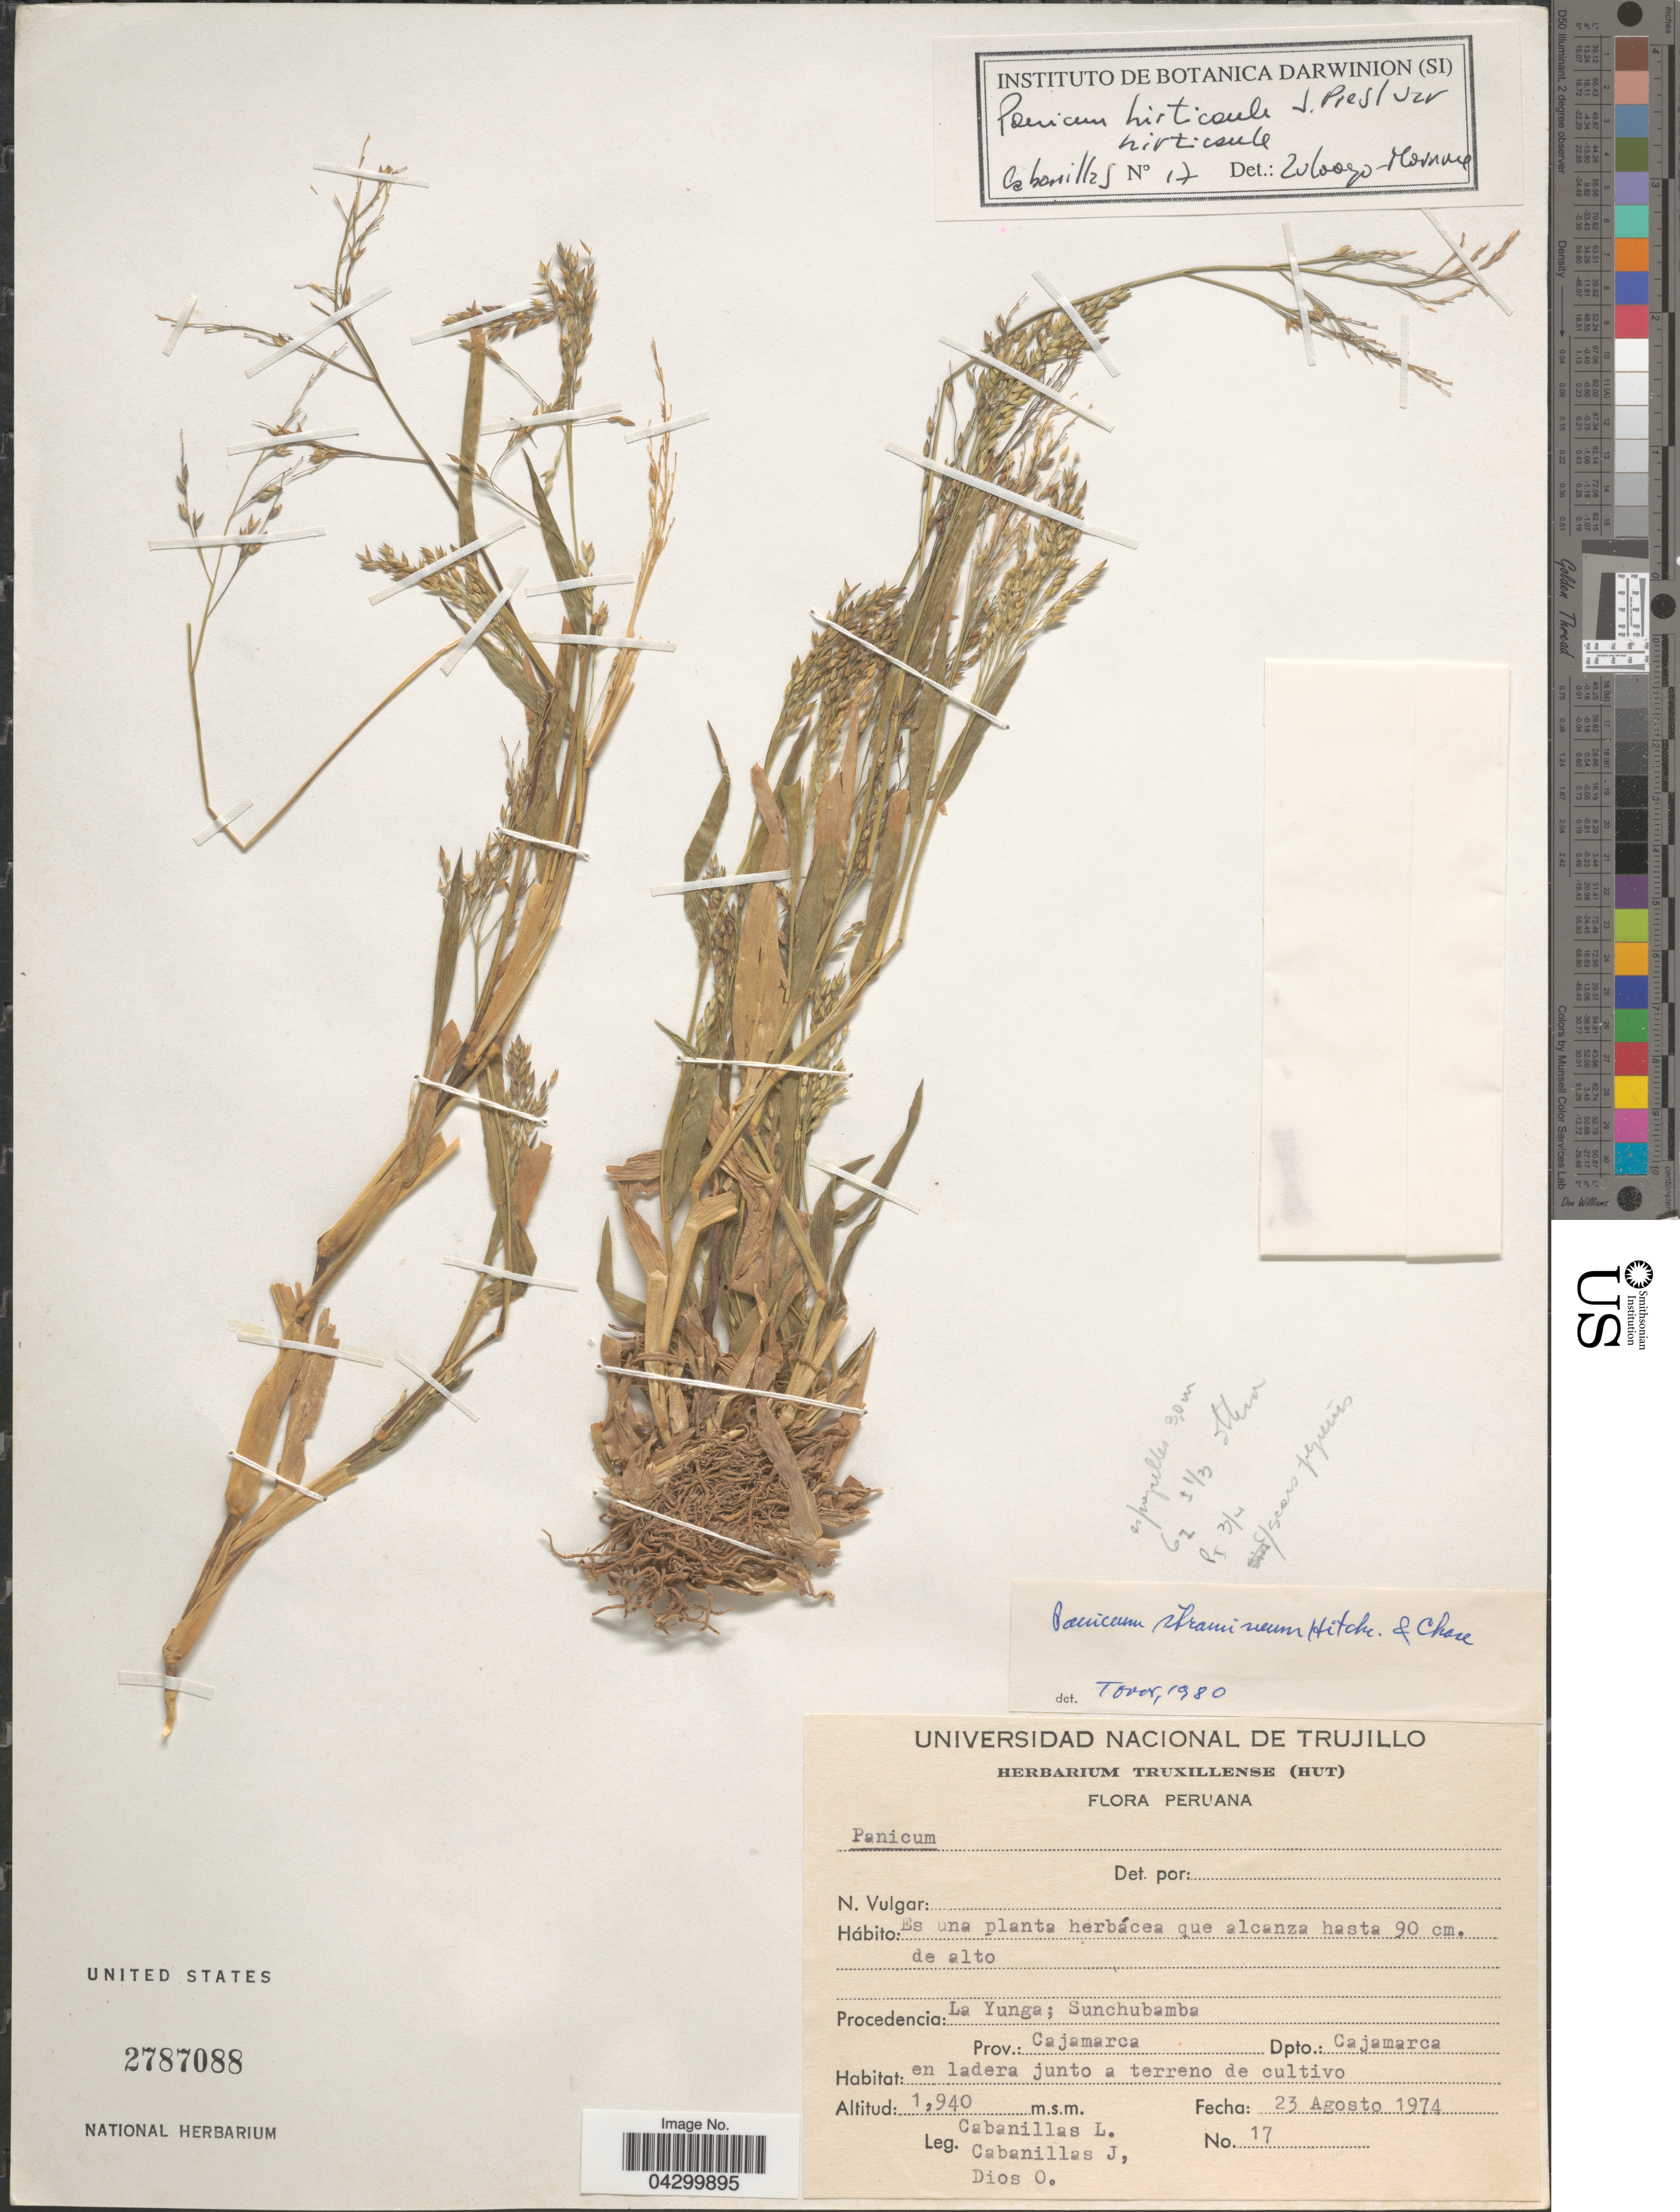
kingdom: Plantae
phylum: Tracheophyta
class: Liliopsida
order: Poales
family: Poaceae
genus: Panicum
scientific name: Panicum hirticaule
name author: J. Presl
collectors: L. Cabanillas, J. Cabanillas & O. Dios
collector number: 17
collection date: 1974-08-23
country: Peru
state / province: Cajamarca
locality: Procedencia: La Yunga; Sunchubamba. Dpto.: Cajamarca. En ladera junto a terreno de cultivo.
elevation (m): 1940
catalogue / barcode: US 2787088